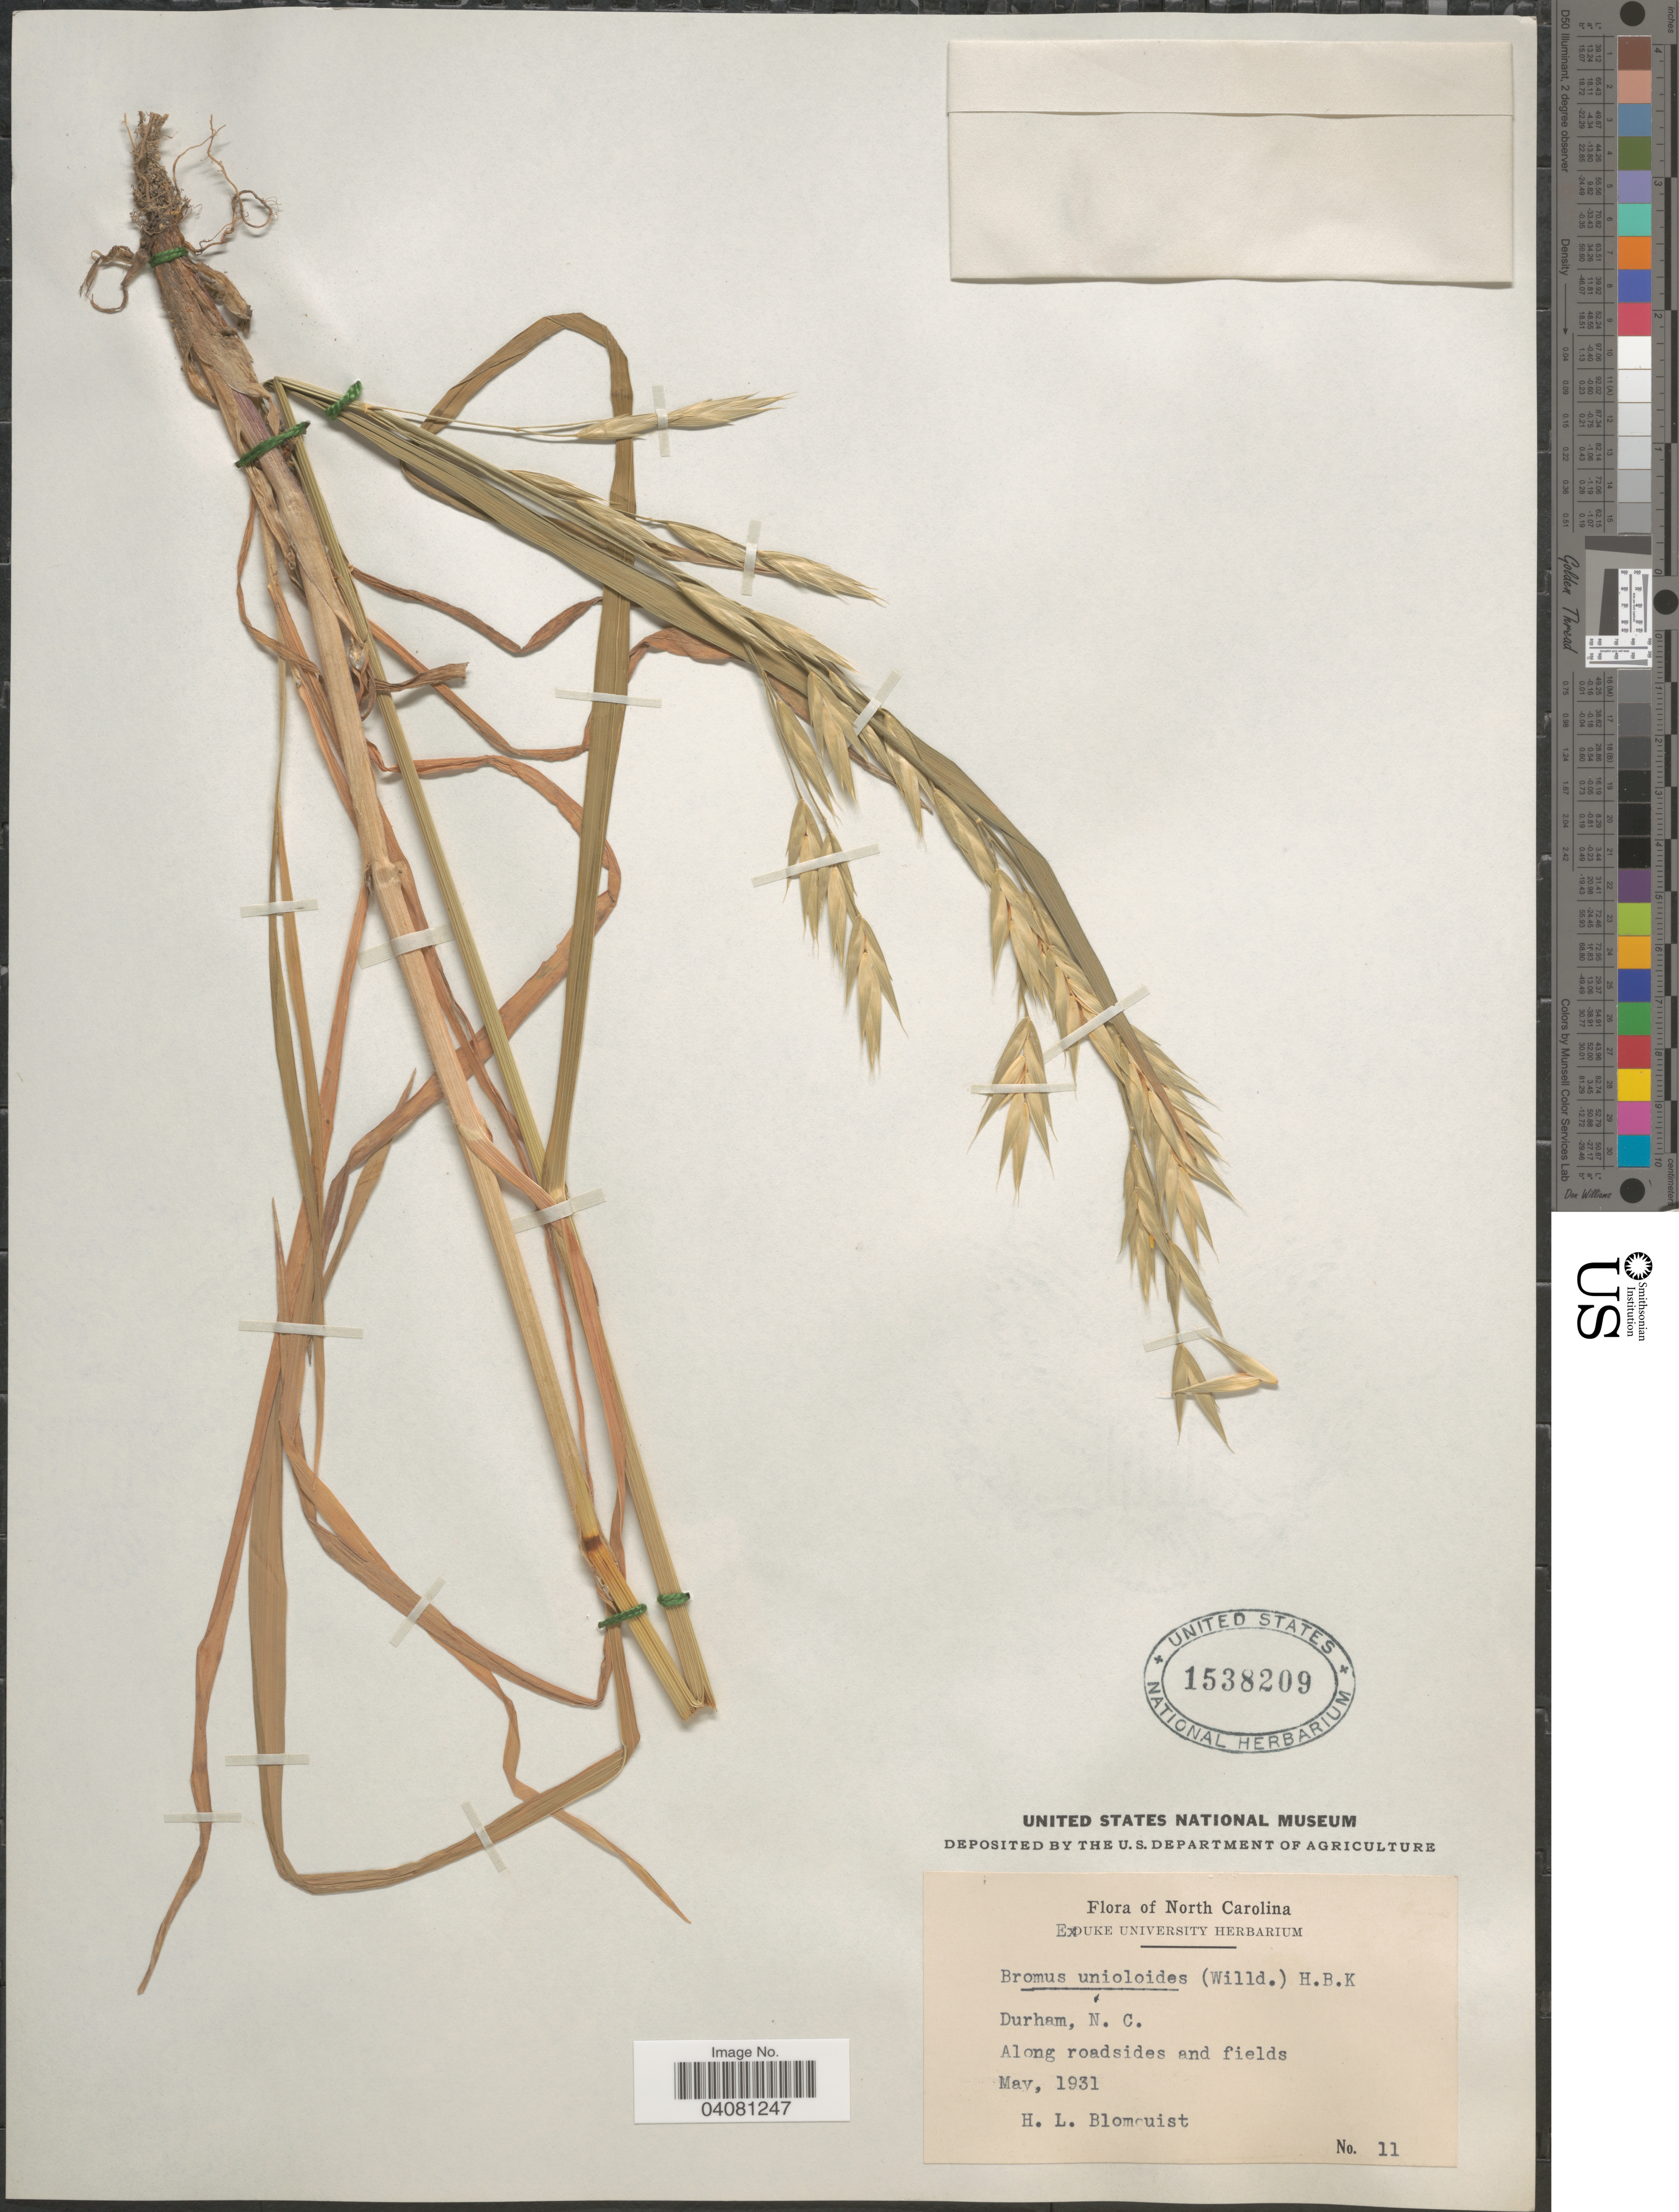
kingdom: Plantae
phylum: Tracheophyta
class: Liliopsida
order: Poales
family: Poaceae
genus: Bromus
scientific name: Bromus catharticus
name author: Vahl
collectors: H. Blomquist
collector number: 11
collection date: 1931-05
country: United States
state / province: North Carolina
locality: Durham. Along roadsides and fields.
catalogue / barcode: US 1538209